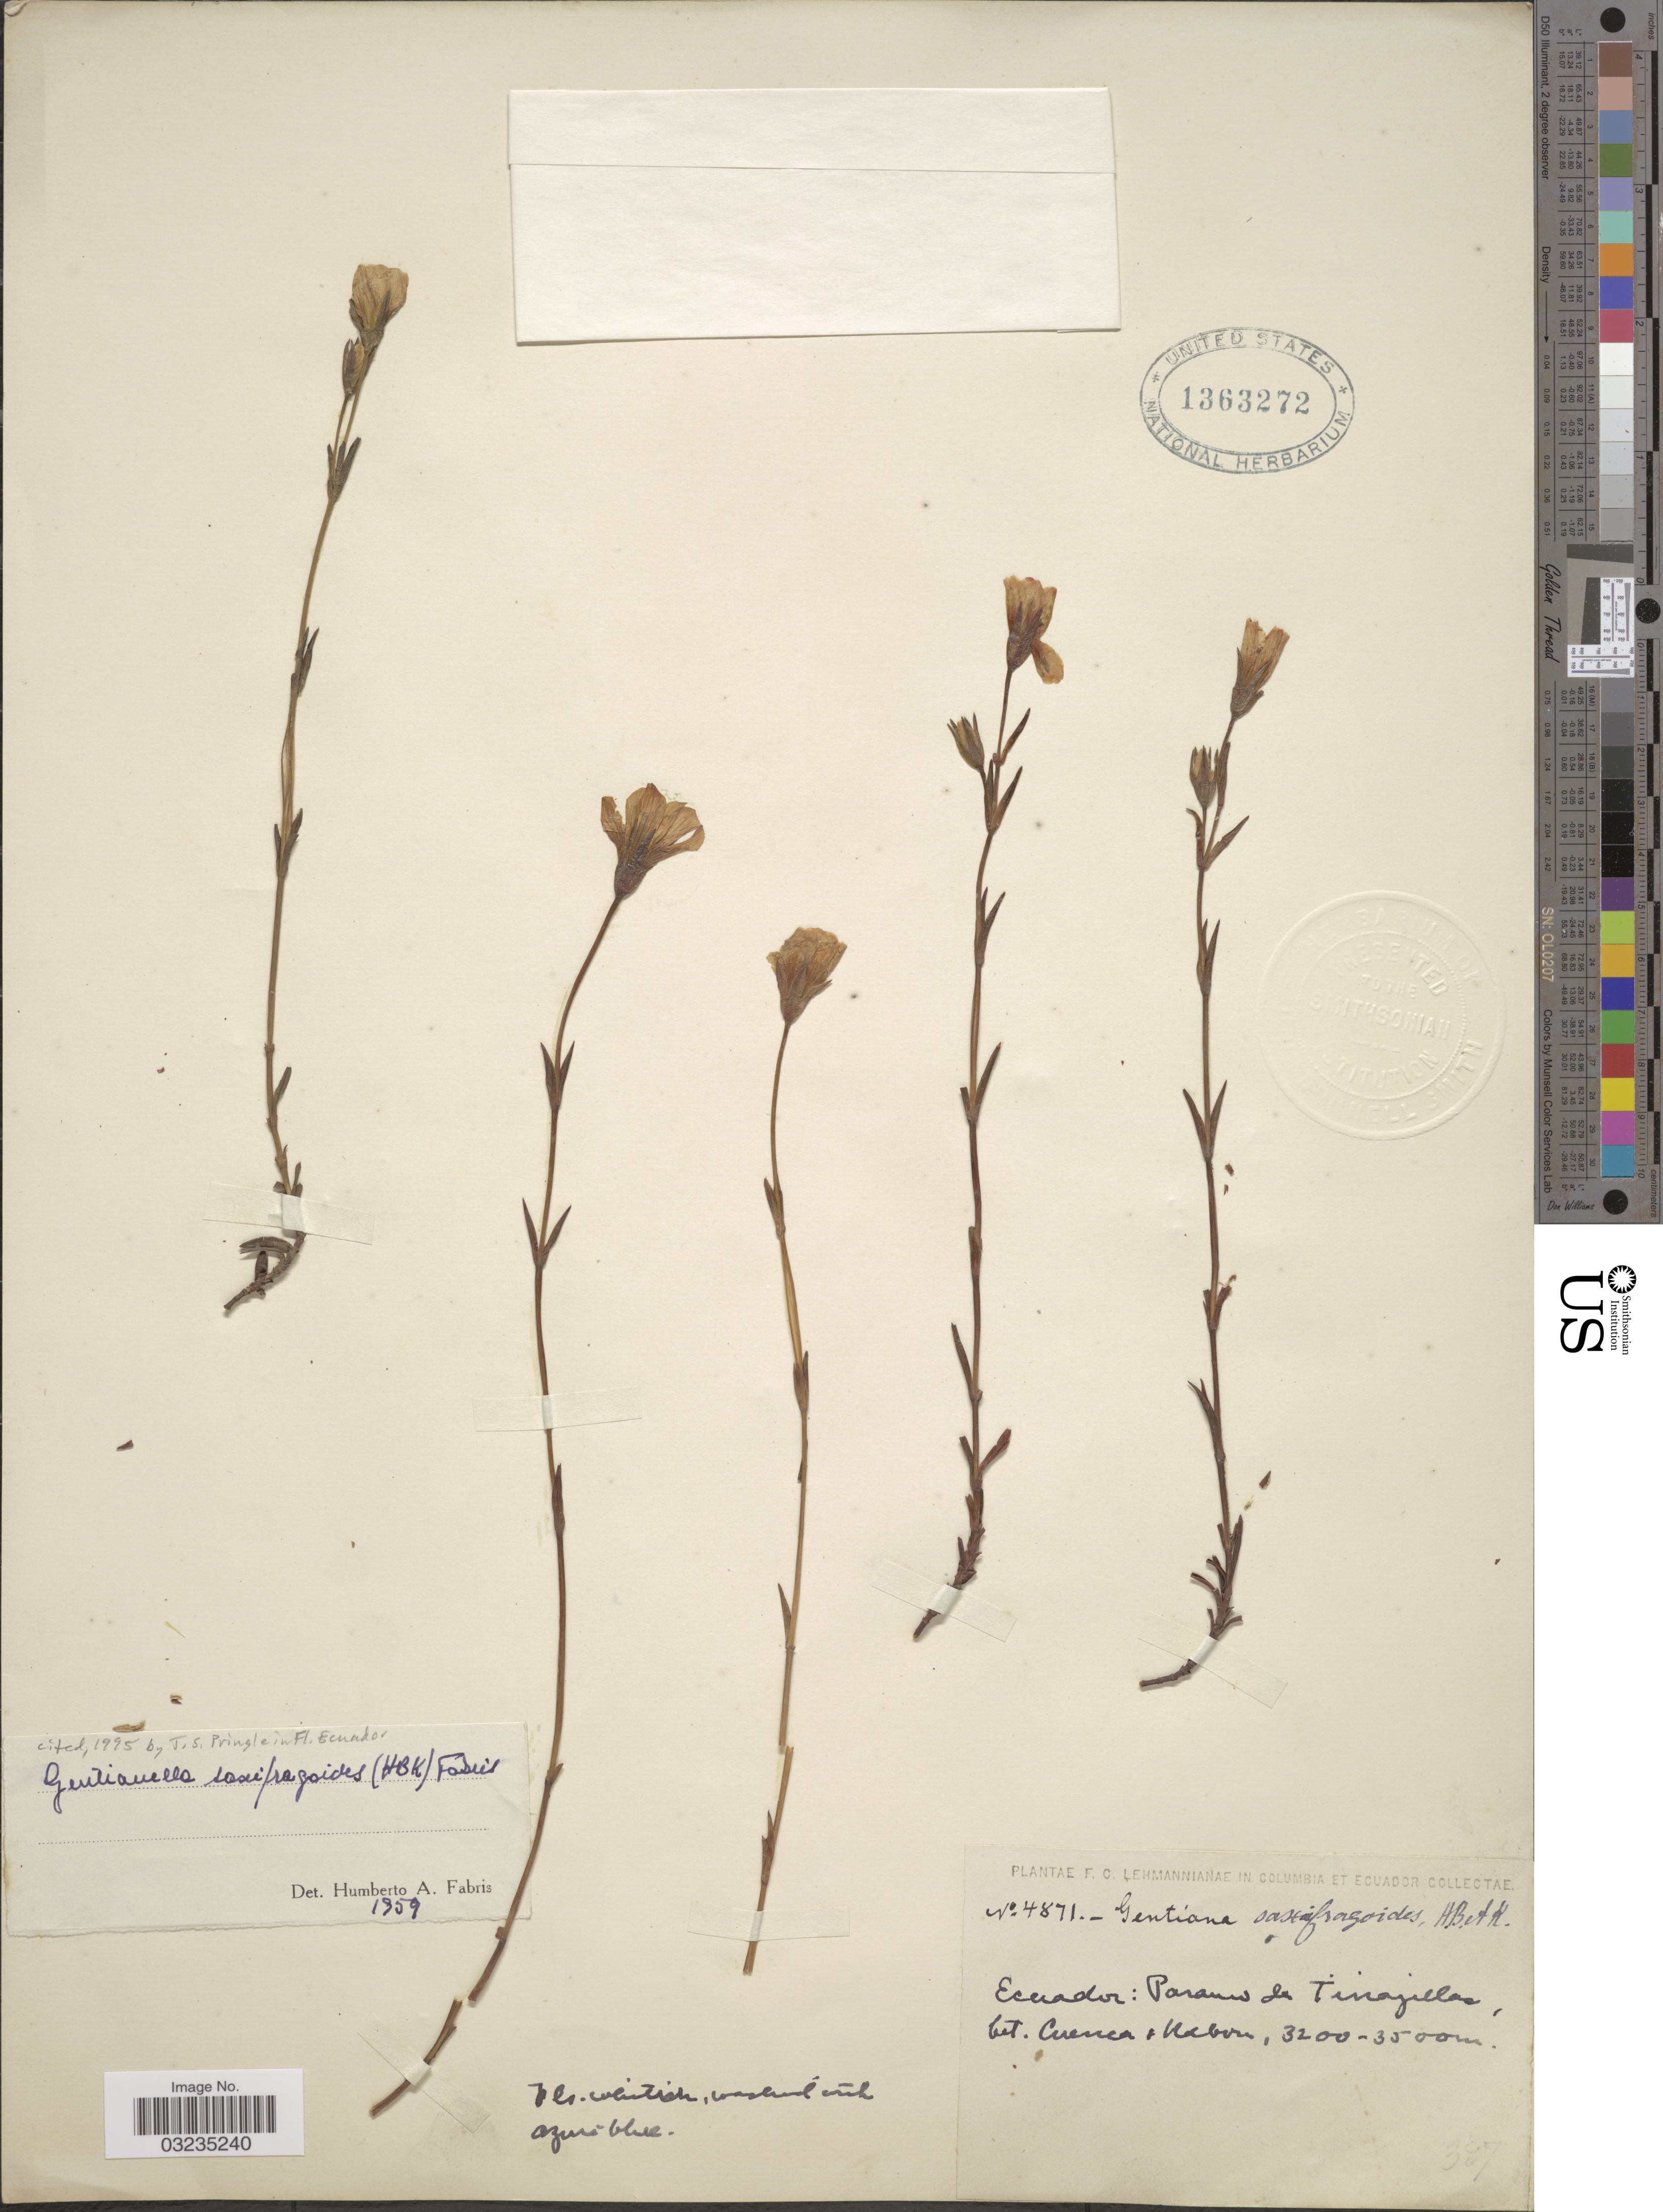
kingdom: Plantae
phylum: Tracheophyta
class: Magnoliopsida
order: Gentianales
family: Gentianaceae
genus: Gentiana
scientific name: Gentiana saxifragoides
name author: Kunth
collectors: F. C. Lehmann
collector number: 4871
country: Ecuador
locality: Paramo de Tinajillas, bet. Cuenca & Nabon.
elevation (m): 3200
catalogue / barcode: US 1363272